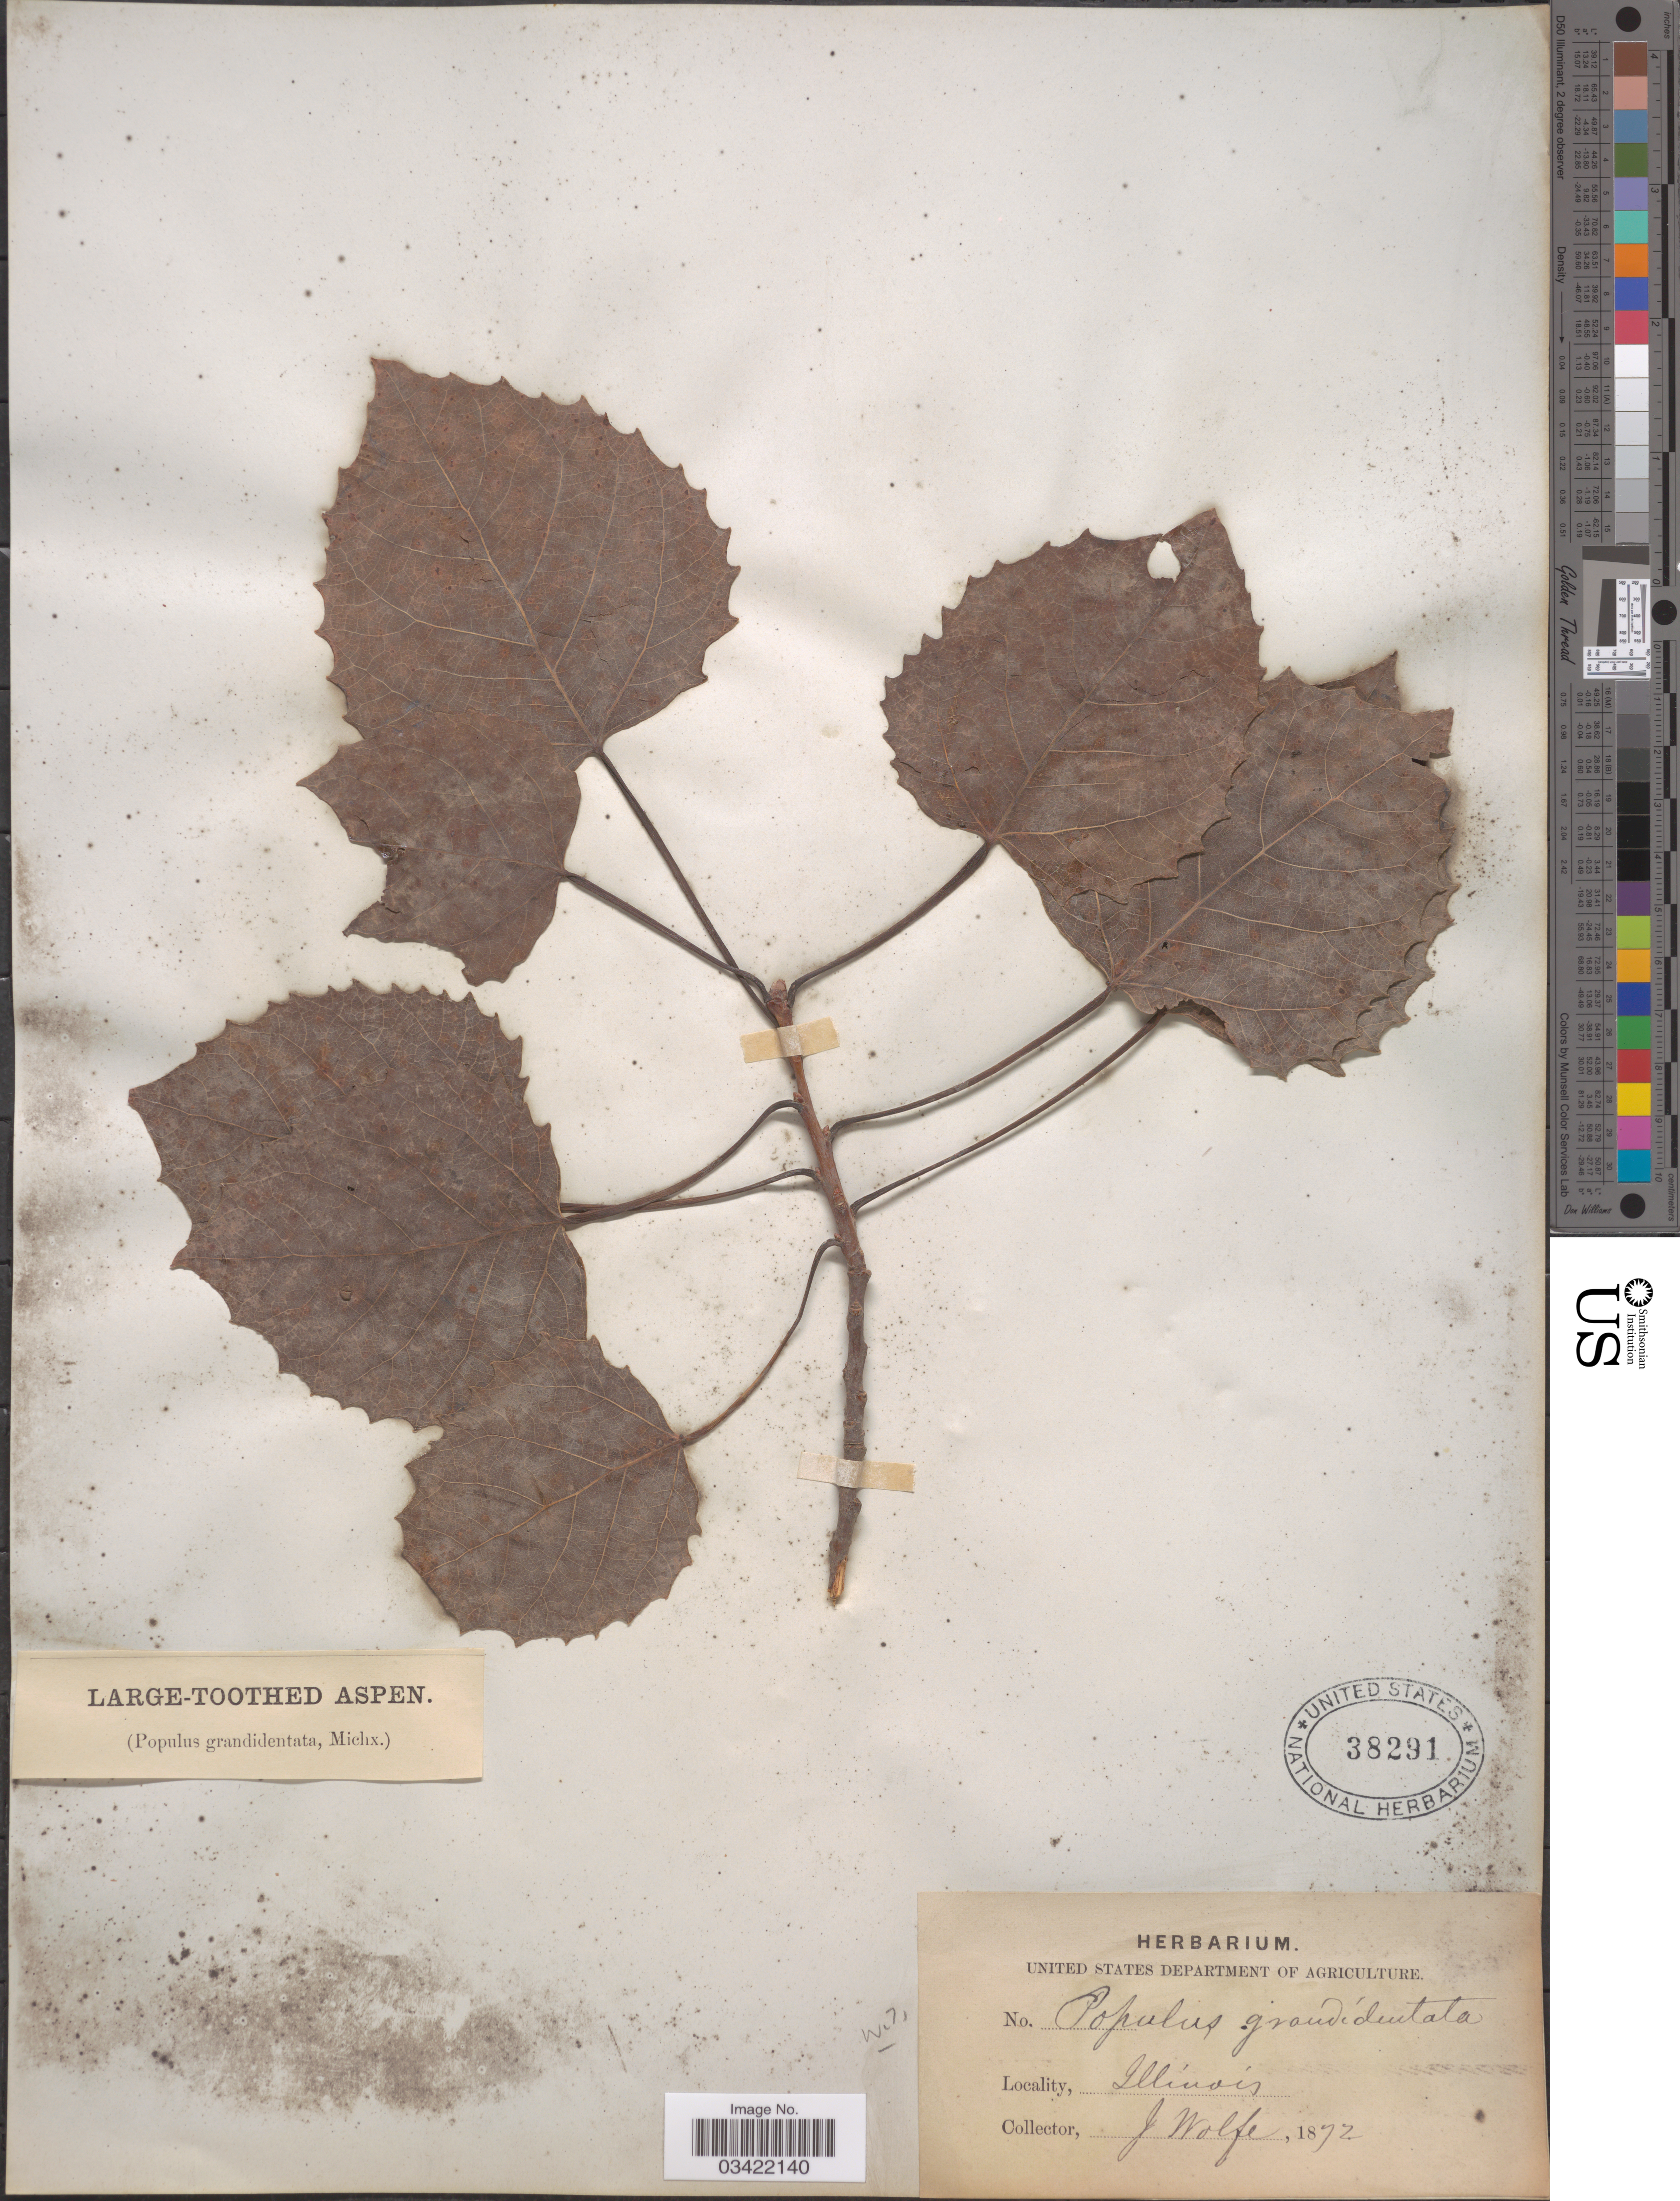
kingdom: Plantae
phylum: Tracheophyta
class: Magnoliopsida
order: Malpighiales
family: Salicaceae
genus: Populus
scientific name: Populus grandidentata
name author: Michx.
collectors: J. Wolfe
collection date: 1872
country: United States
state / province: Illinois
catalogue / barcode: US 38291